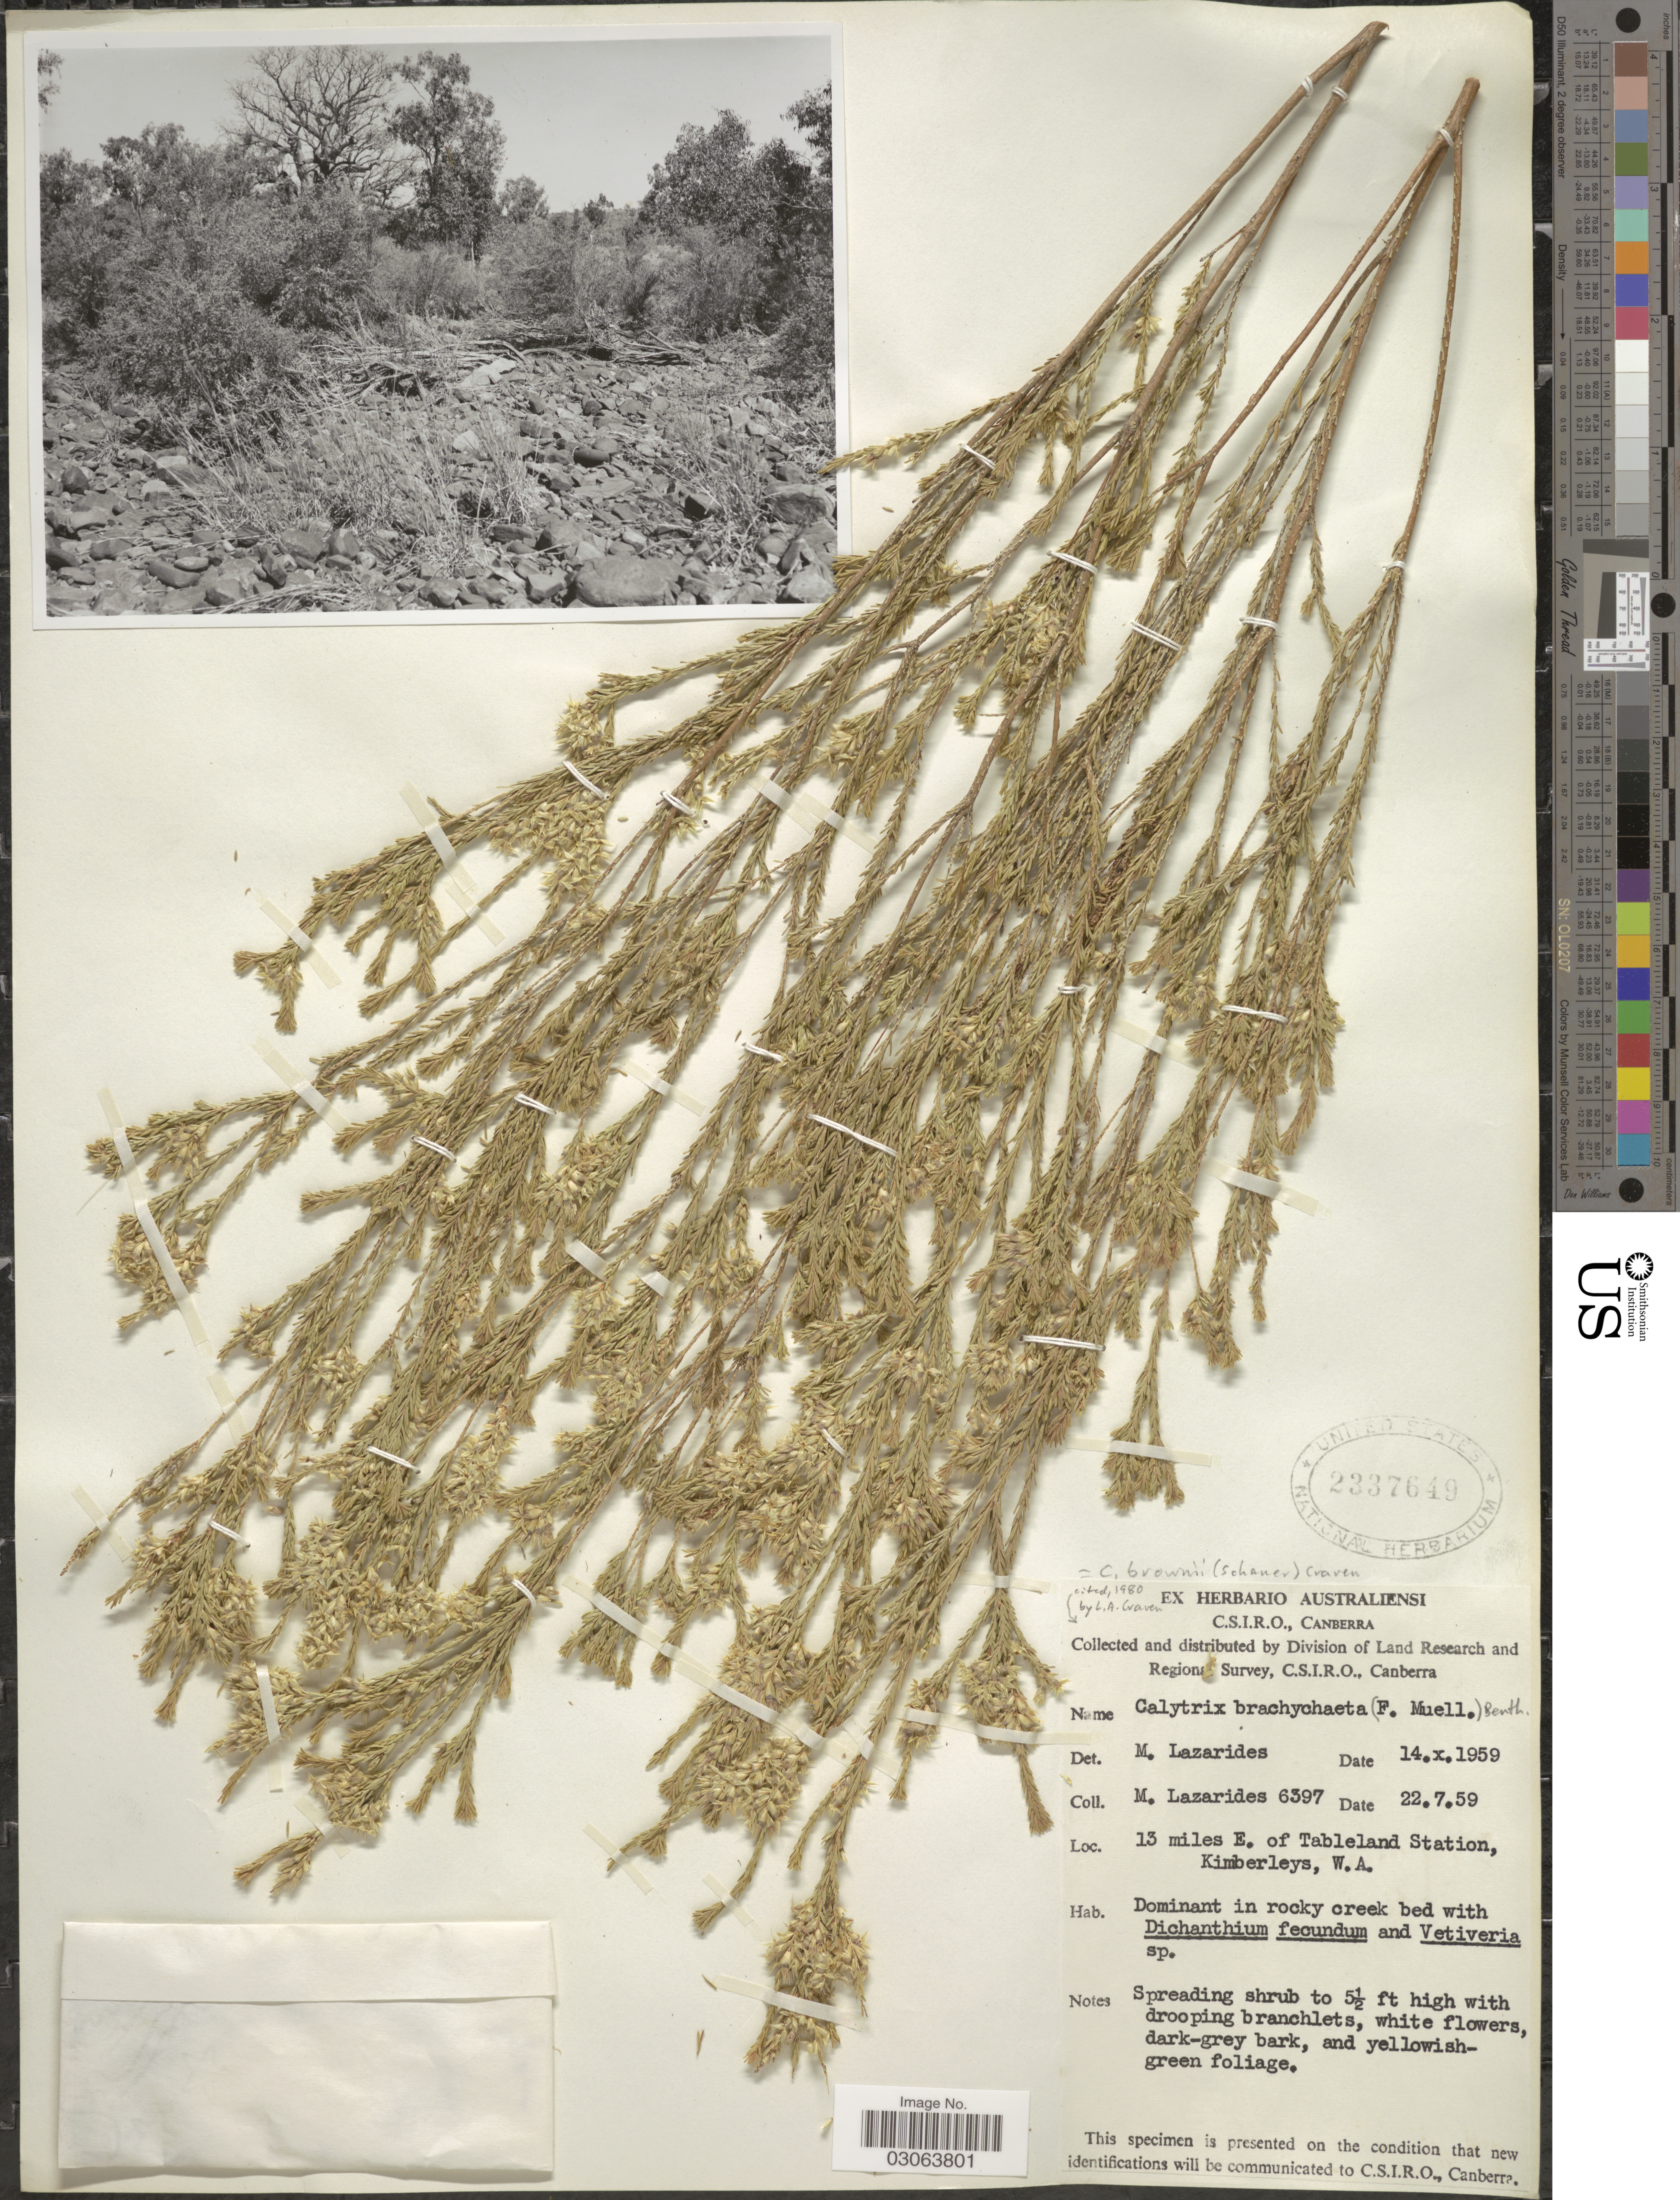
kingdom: Plantae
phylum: Tracheophyta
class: Magnoliopsida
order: Myrtales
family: Myrtaceae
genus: Calytrix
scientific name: Calytrix brownii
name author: (Schauer) Craven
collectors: M. Lazarides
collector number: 6397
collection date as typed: Transcribed d/m/y: 22/7/59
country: Australia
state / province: Western Australia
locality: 13 miles E. of Tableland Station, Kimberleys.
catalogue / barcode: US 2337649